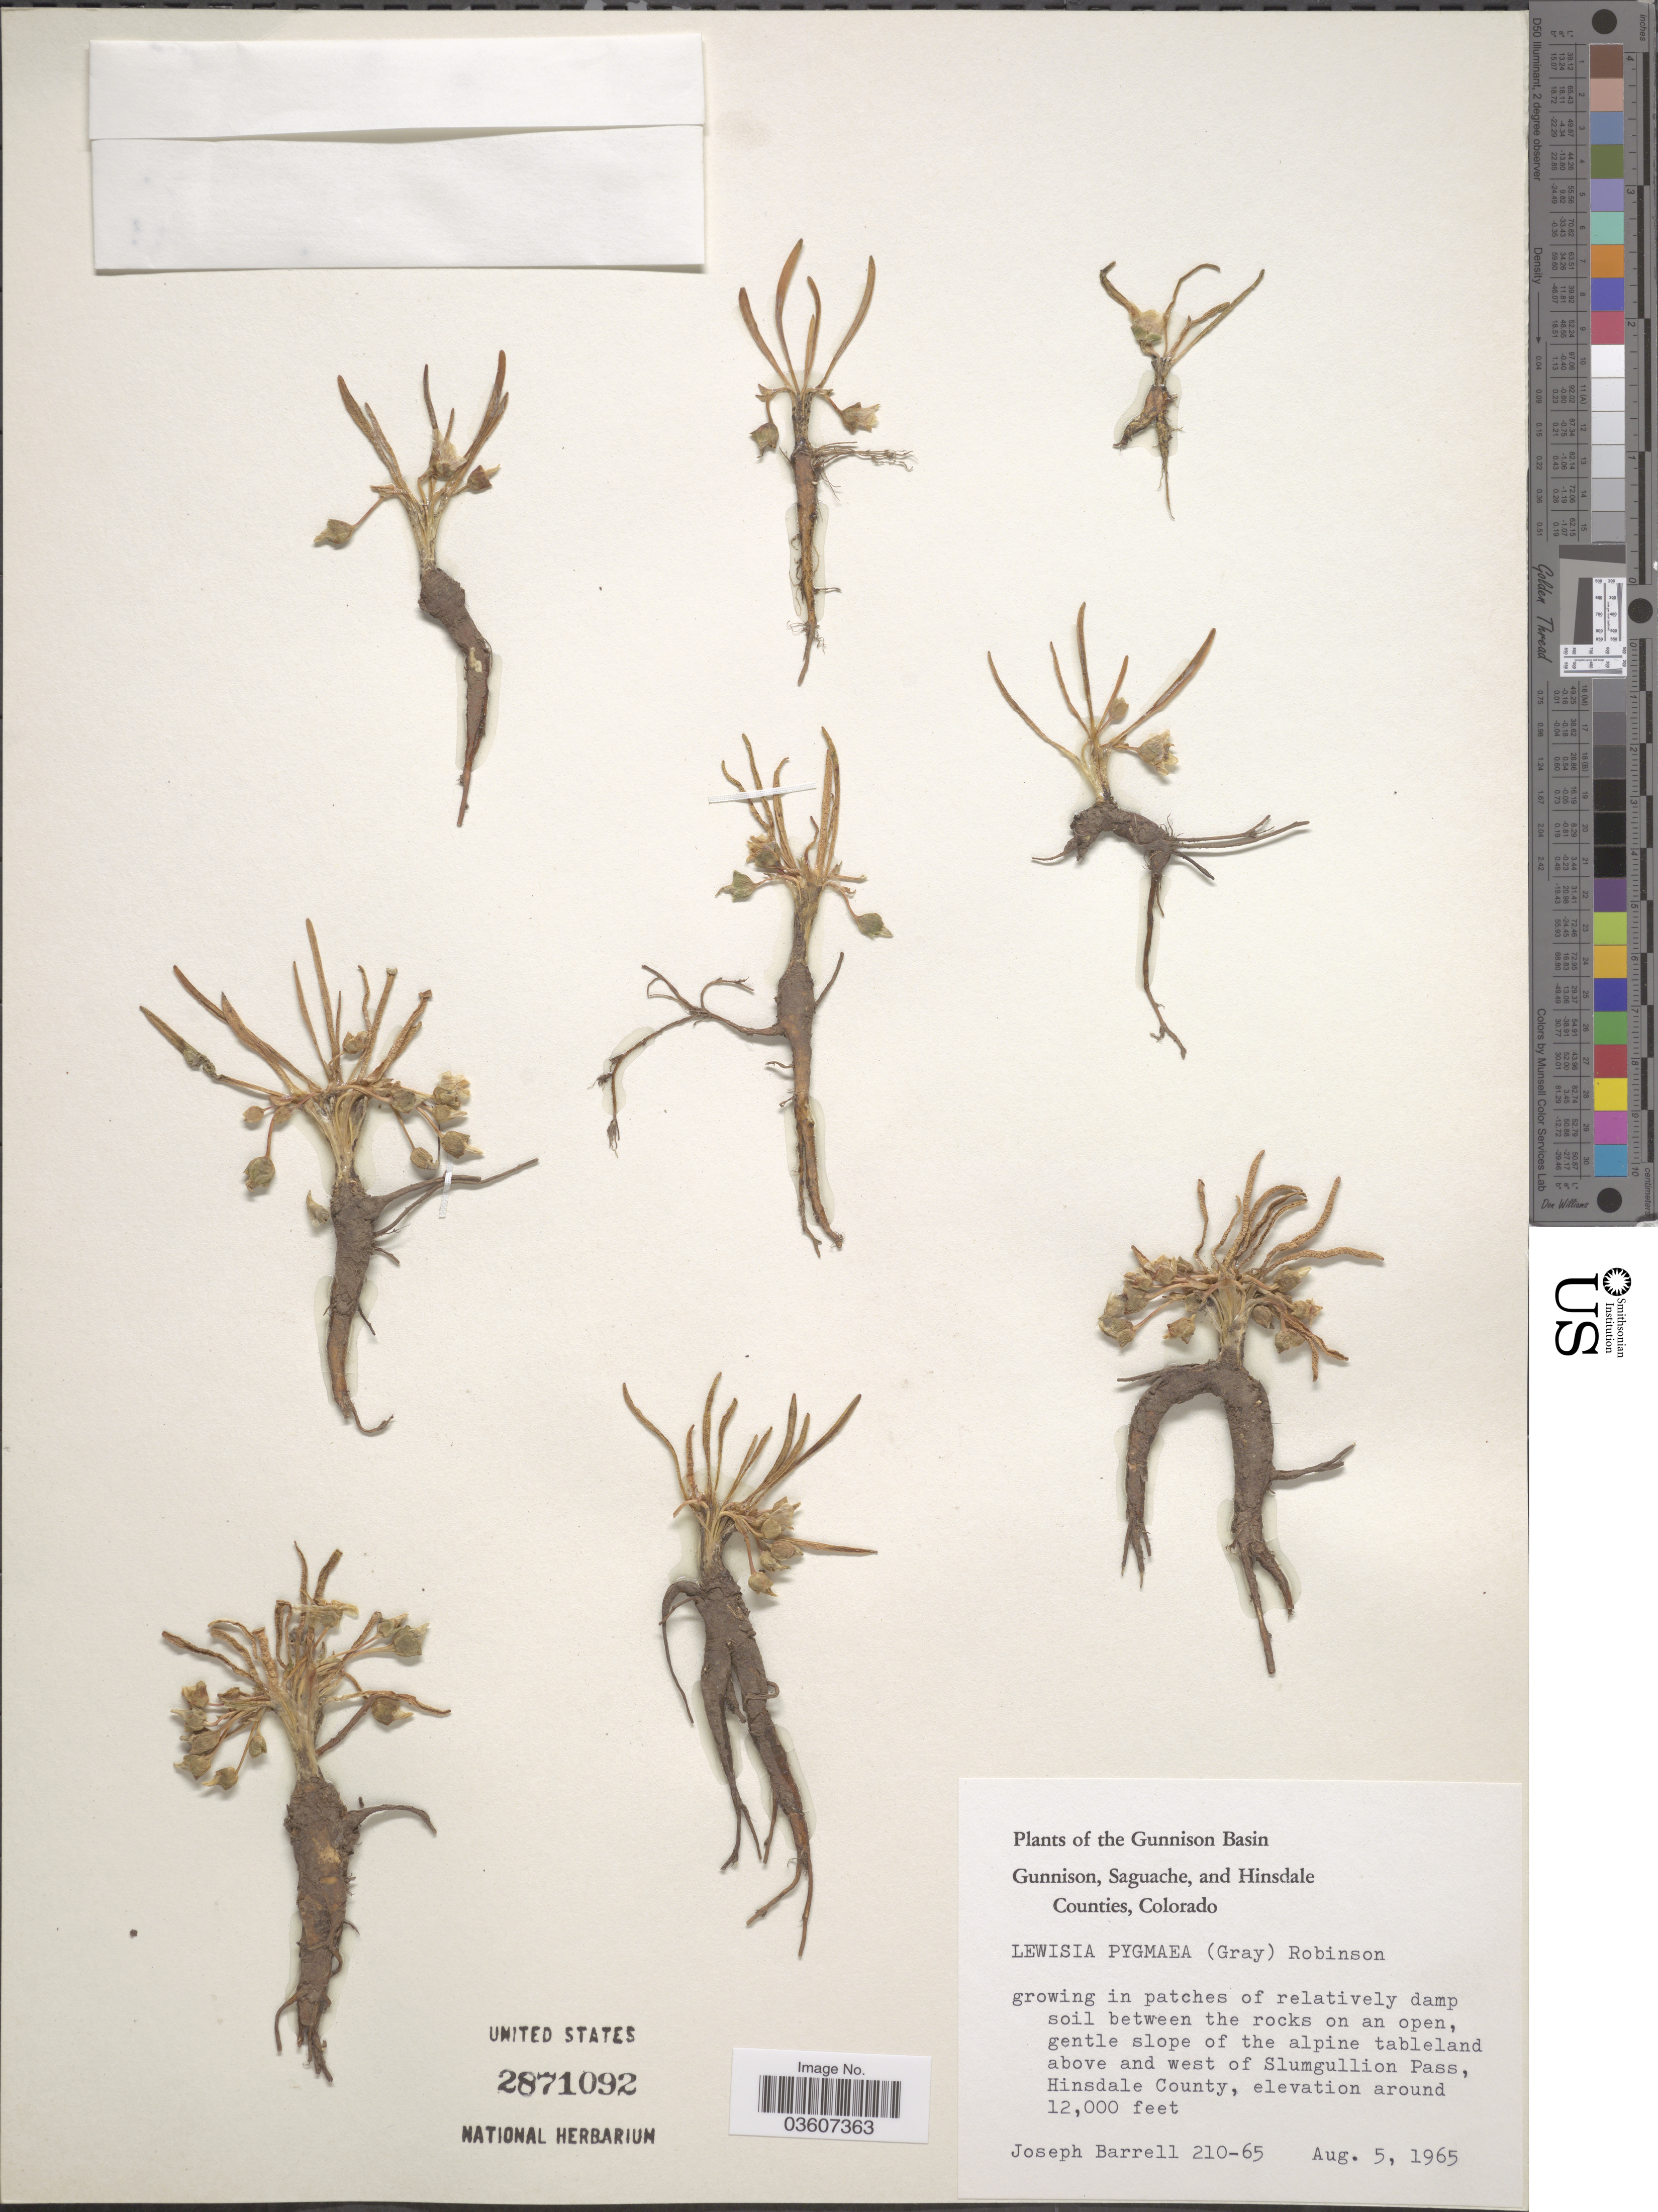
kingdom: Plantae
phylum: Tracheophyta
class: Magnoliopsida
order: Caryophyllales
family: Montiaceae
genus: Lewisia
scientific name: Lewisia pygmaea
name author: (A. Gray) B.L. Rob.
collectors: J. Barrell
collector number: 210-65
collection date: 1965-08-05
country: United States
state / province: Colorado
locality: The Gunnison Basin. Gentle slope of the alpine tableland above and west of Slumgullion Pass, Hinsdale County.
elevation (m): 3658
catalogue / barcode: US 2871092